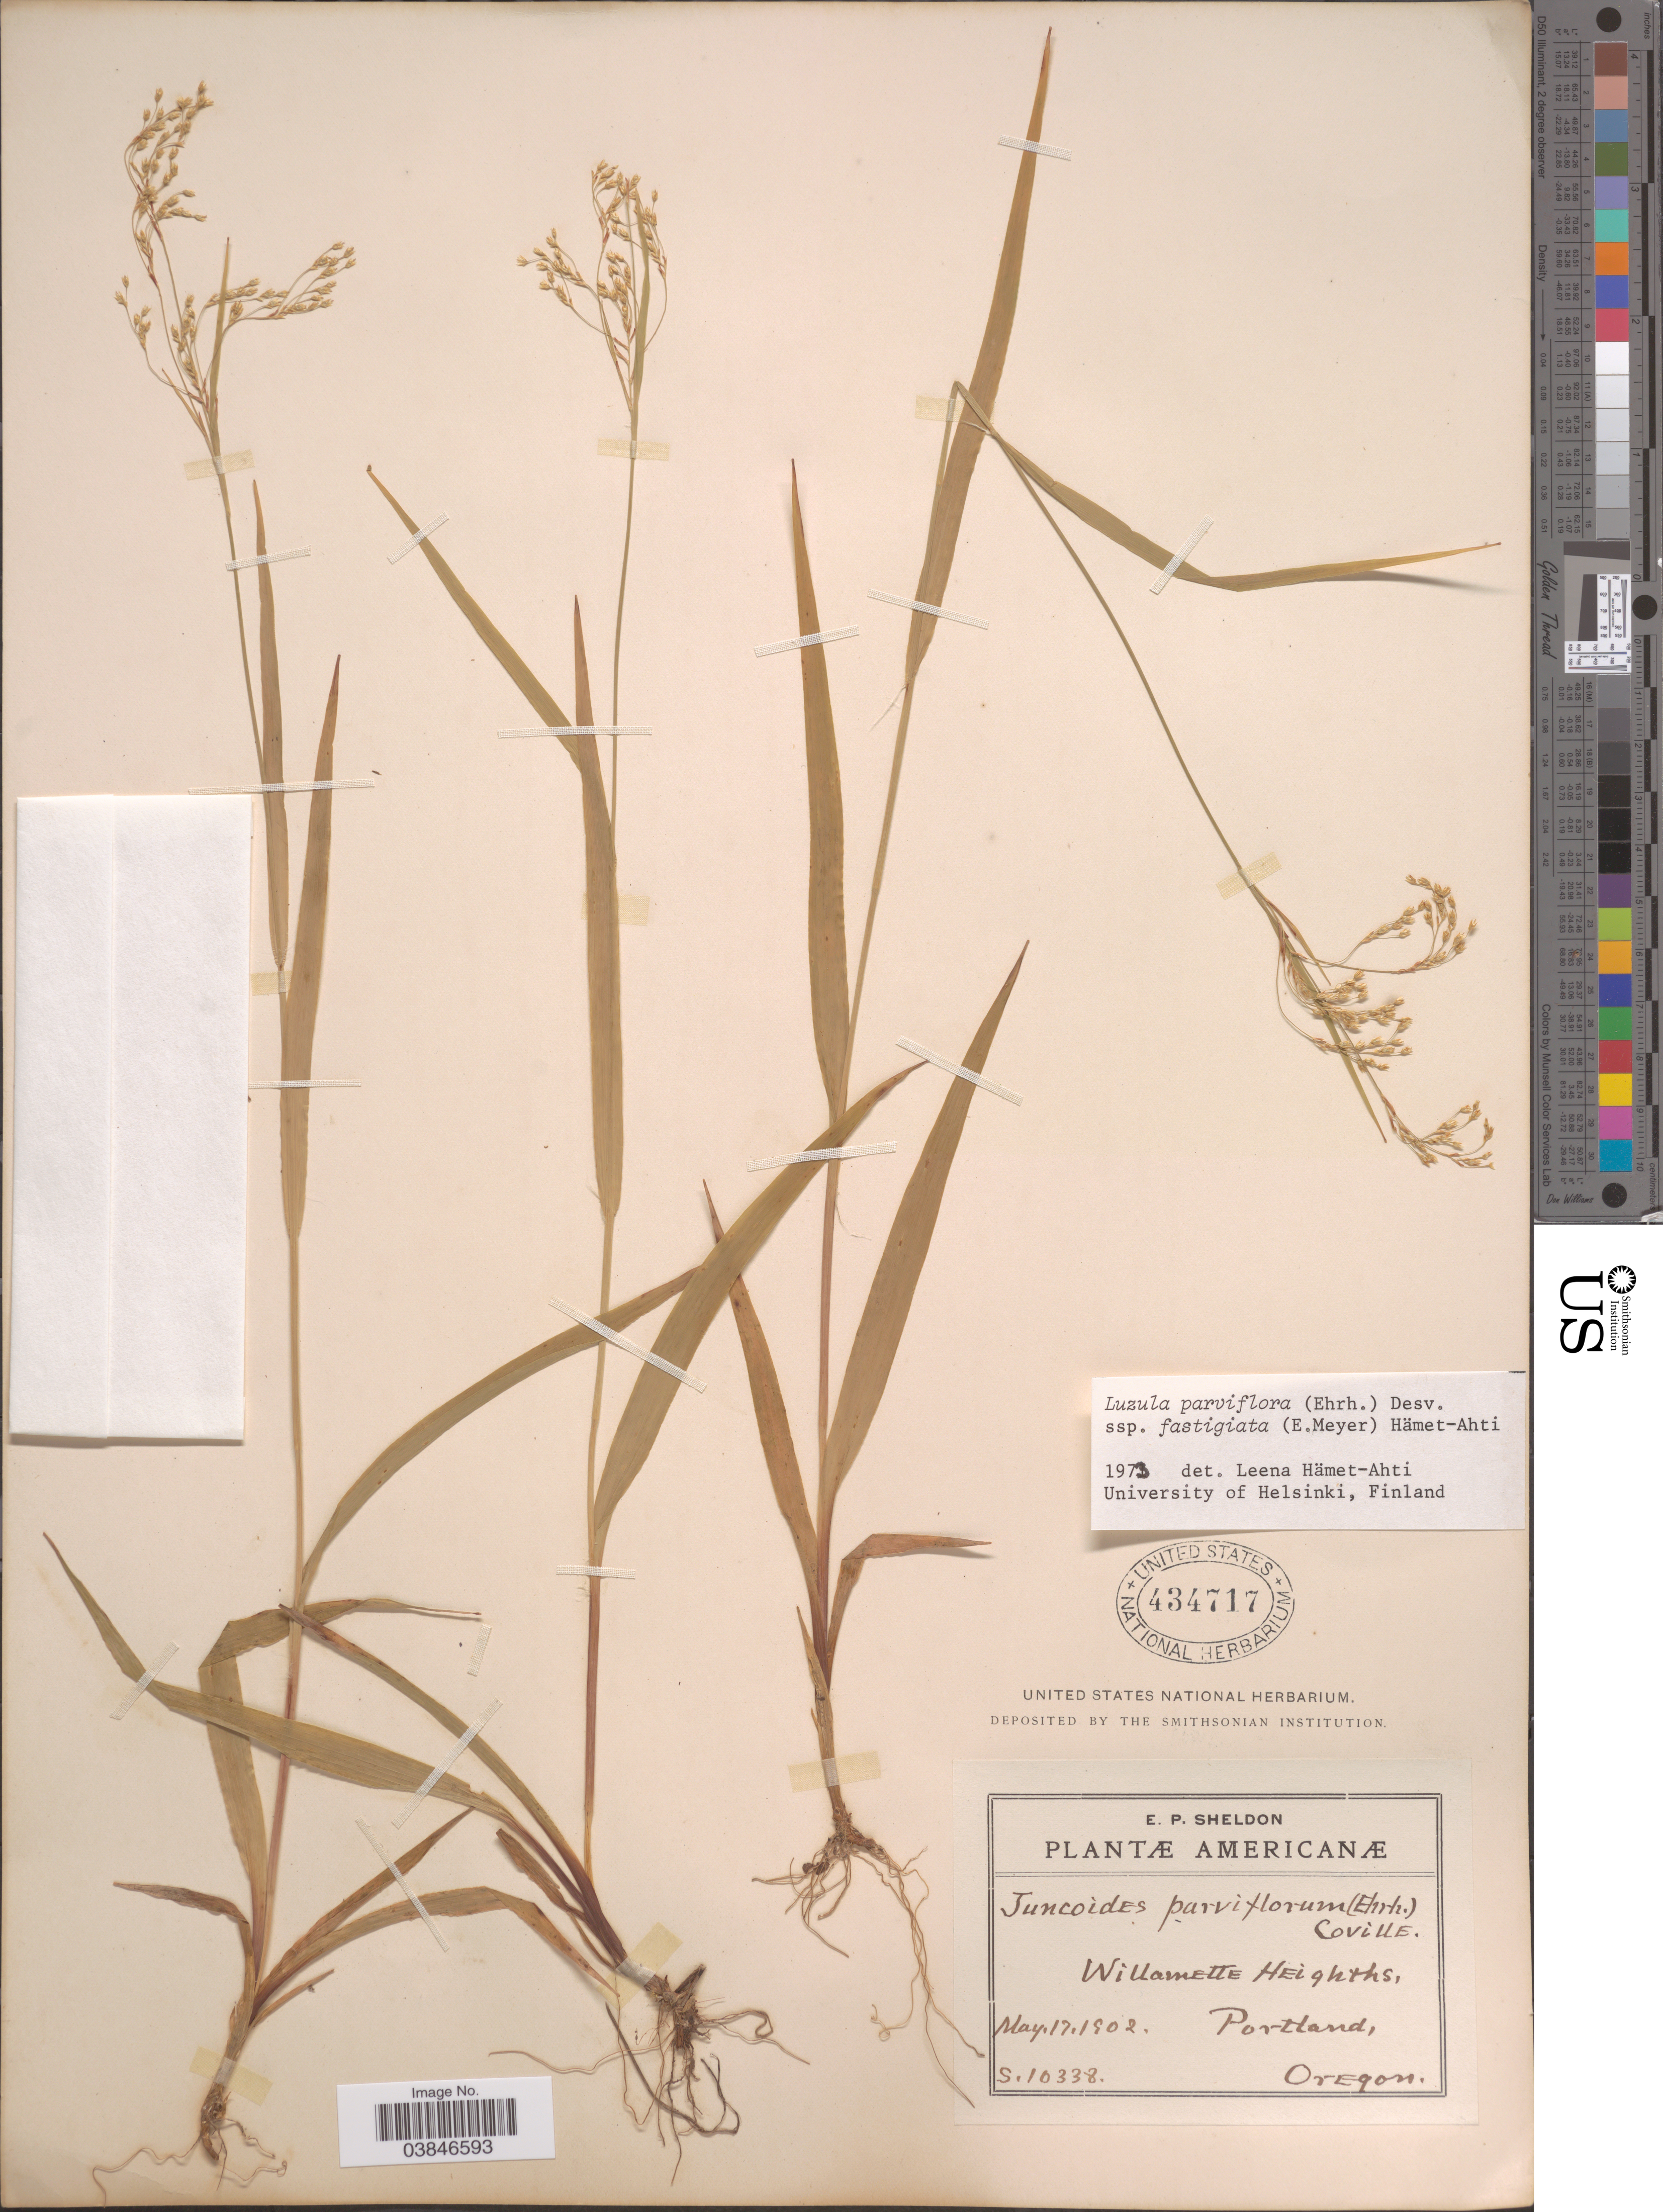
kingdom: Plantae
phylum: Tracheophyta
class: Liliopsida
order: Poales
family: Juncaceae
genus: Luzula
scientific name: Luzula parviflora subsp. fastigiata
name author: Buchenau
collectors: E. P. Sheldon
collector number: S10338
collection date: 1902-05-17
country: United States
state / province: Oregon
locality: Willamette Heights. Portland.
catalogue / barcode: US 434717